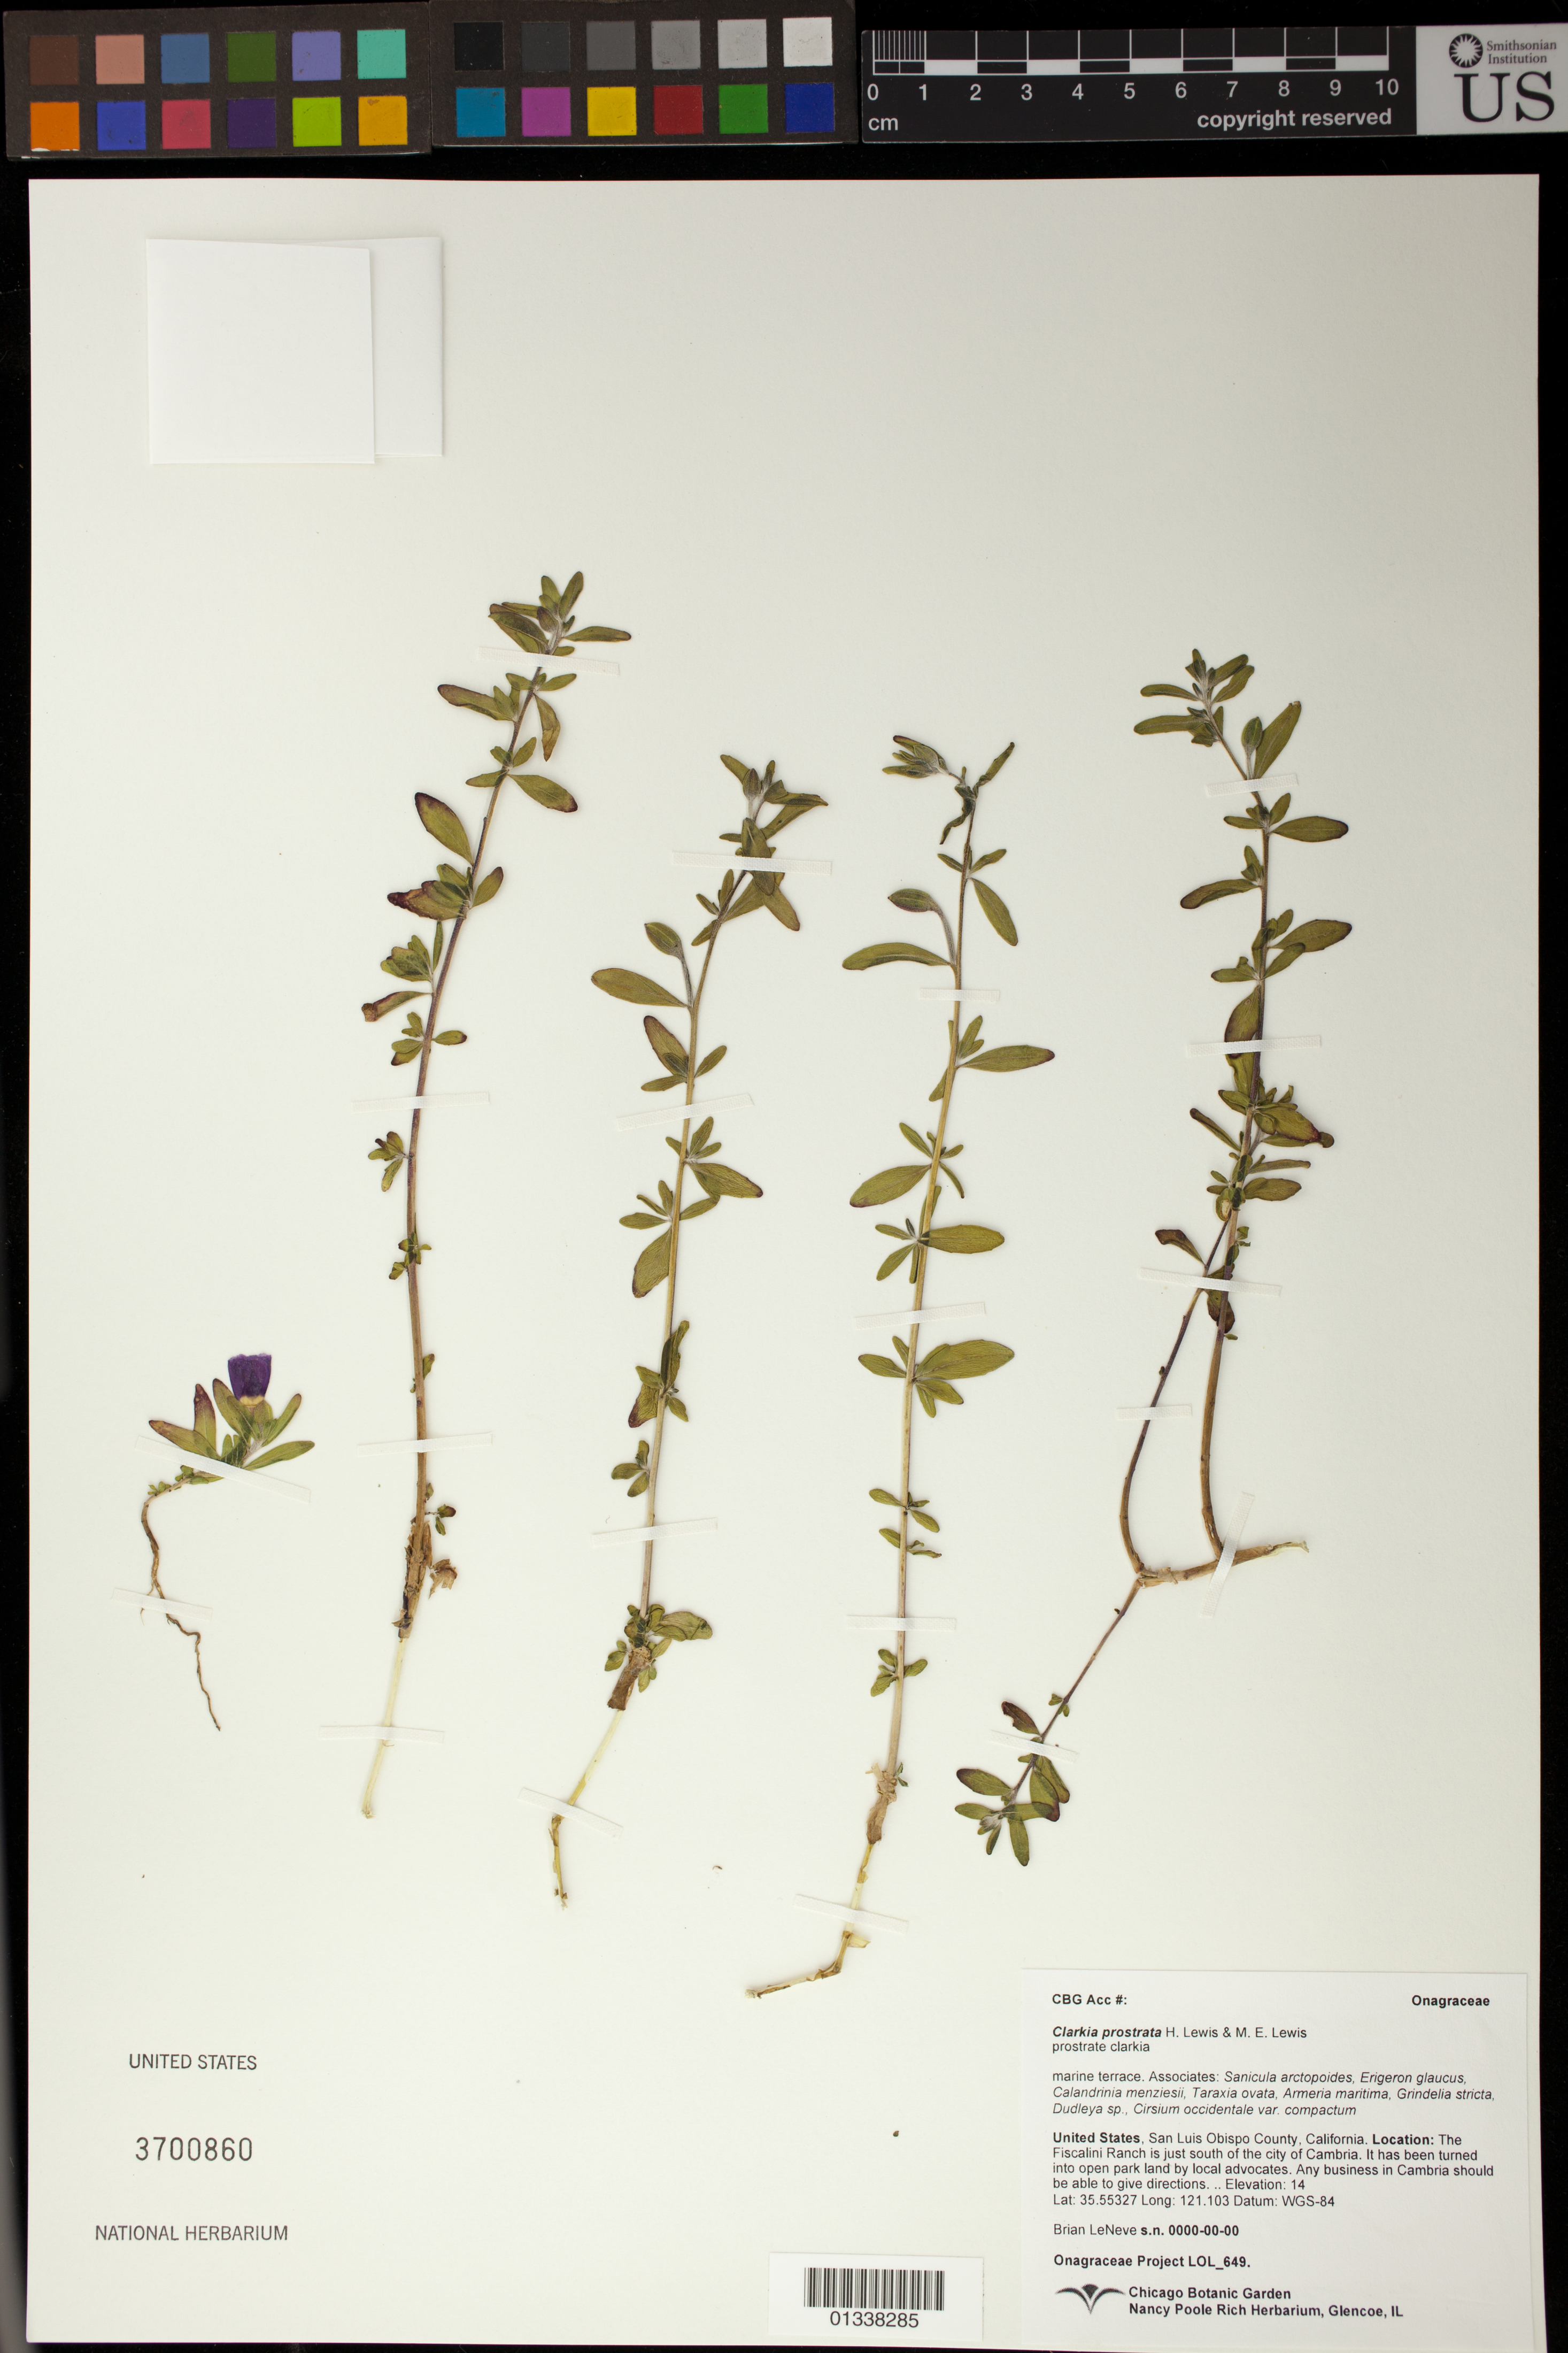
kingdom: Plantae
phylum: Tracheophyta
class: Magnoliopsida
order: Myrtales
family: Onagraceae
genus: Clarkia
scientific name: Clarkia prostrata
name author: F. H. Lewis & M.E. Lewis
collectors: B. LeNeve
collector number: LOL 649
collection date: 2016-04-24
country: United States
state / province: California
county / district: San Luis Obispo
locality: The Fiscalini Ranch is just south of the city of Cambria. It has been turned into open park land by local advocates. Any business in Cambria should be able to give directions.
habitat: marine terrace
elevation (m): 14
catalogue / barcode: US 3700860